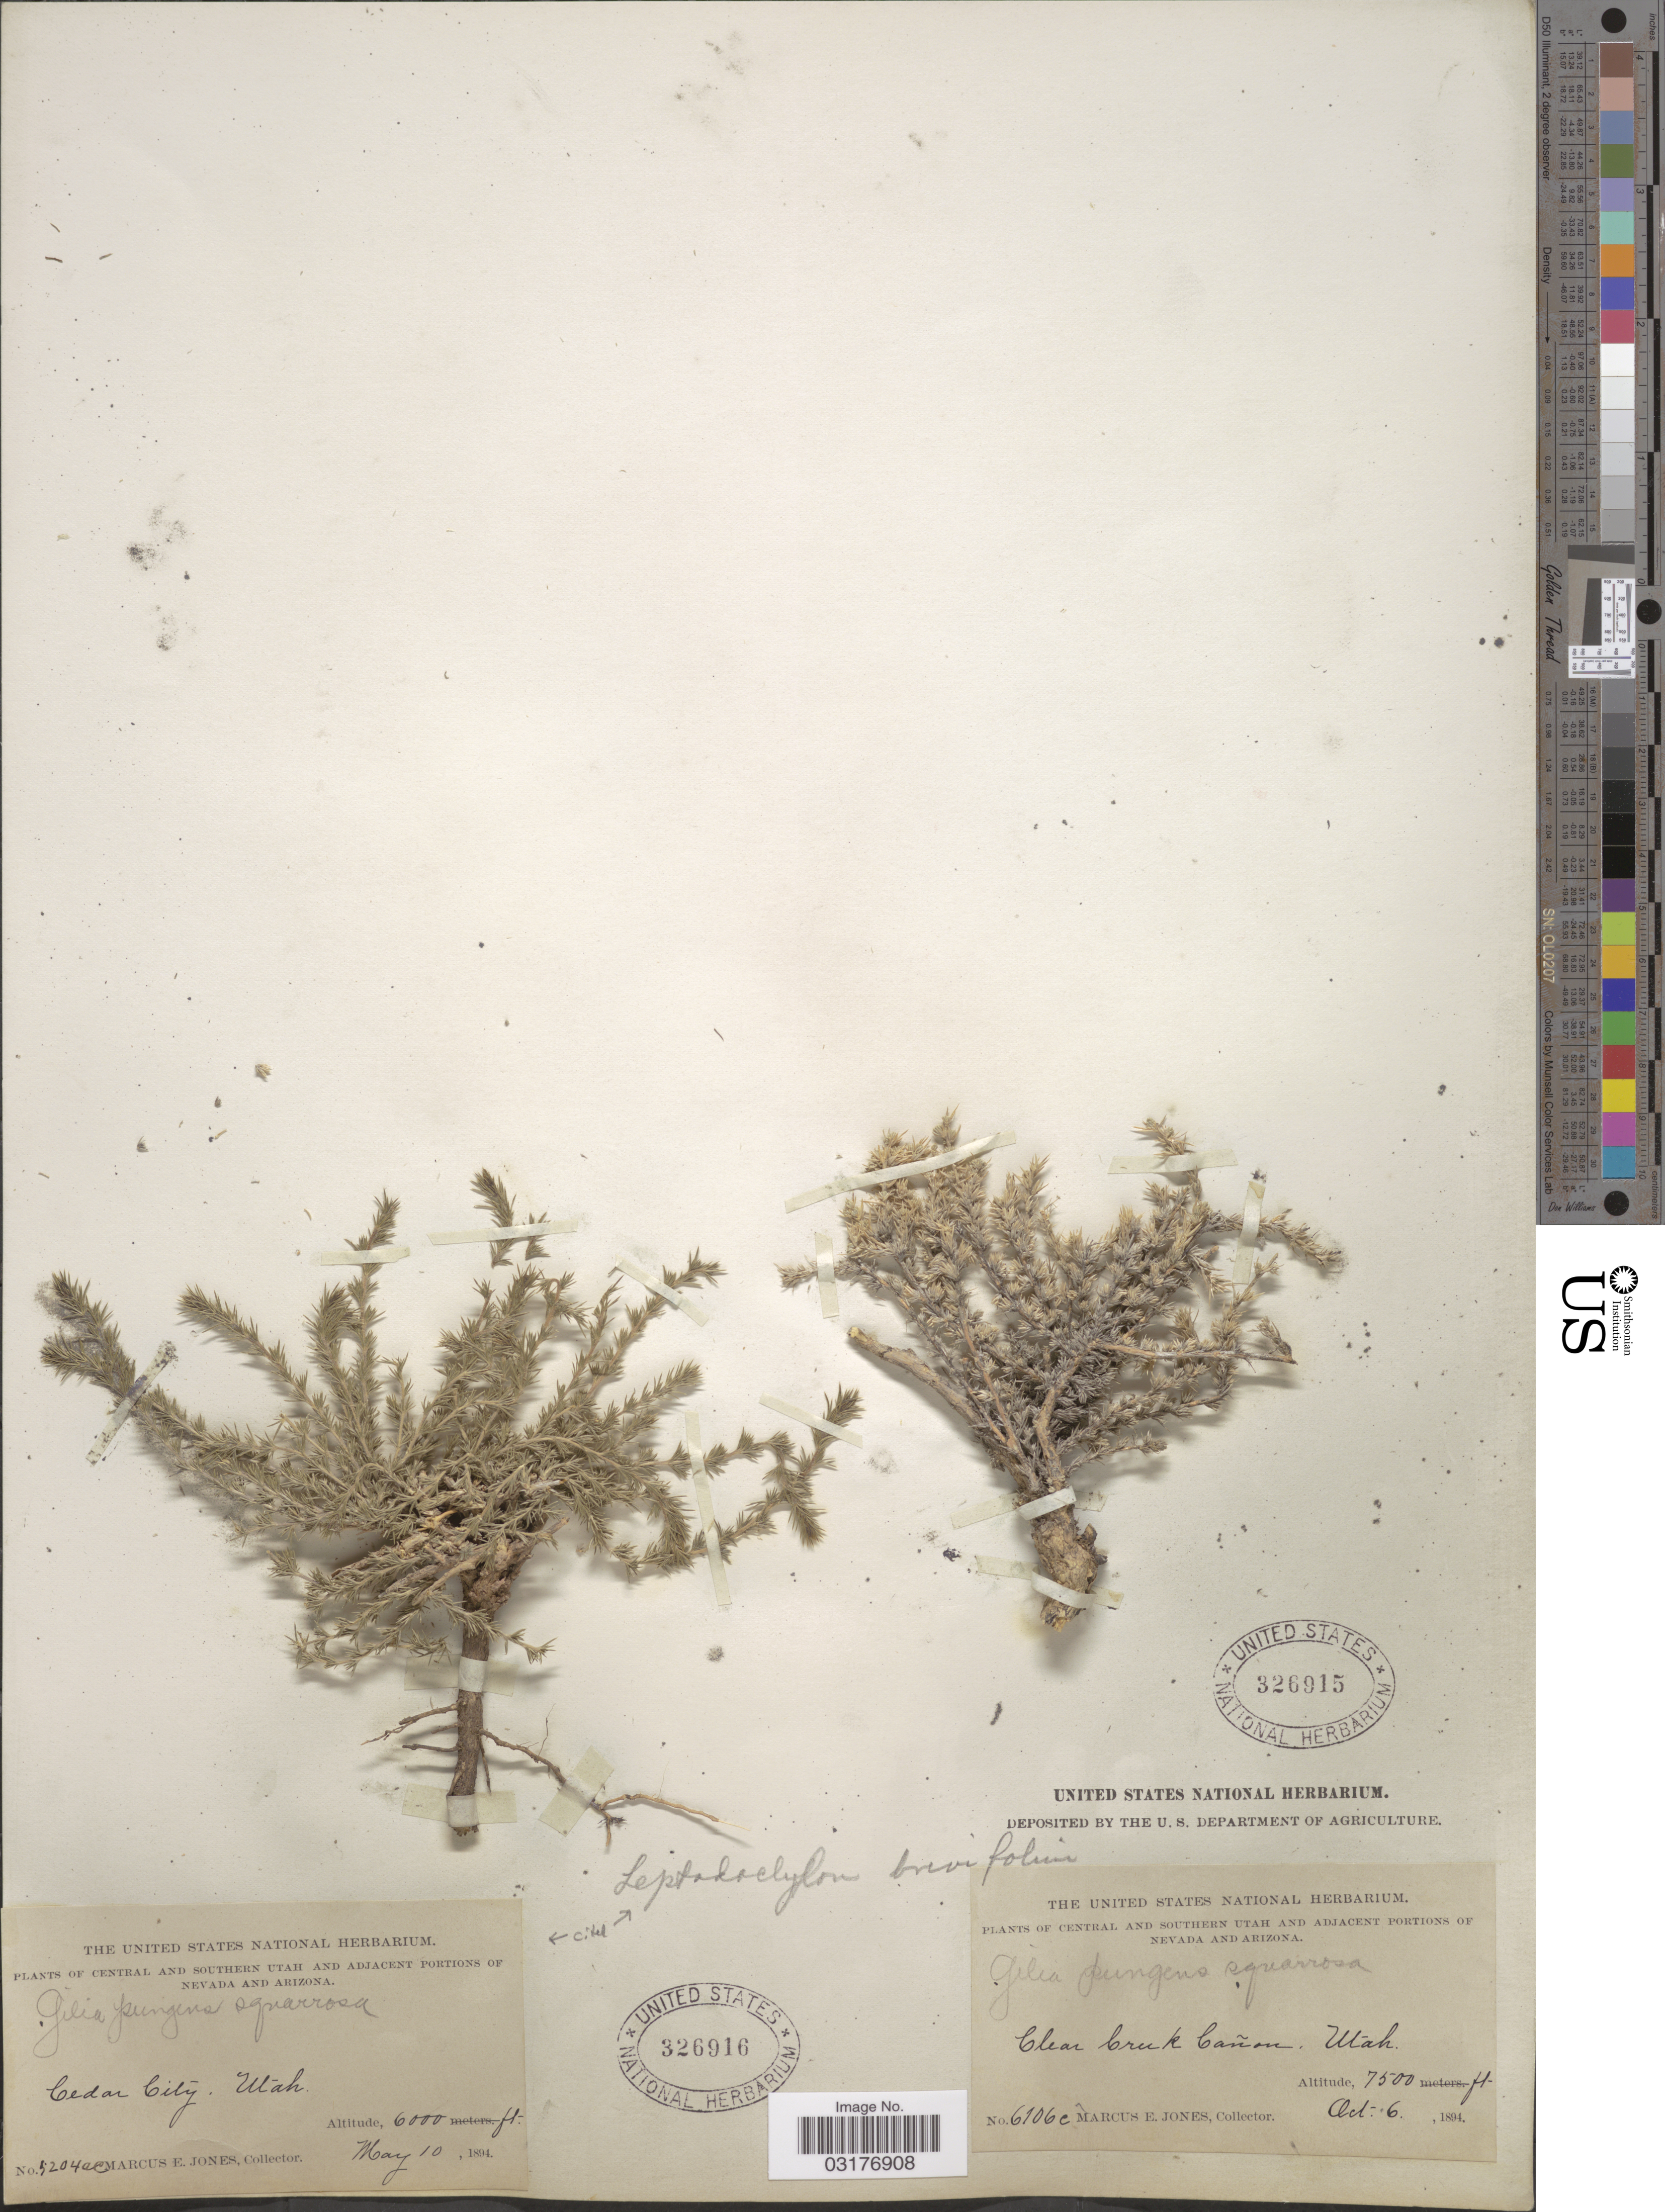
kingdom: Plantae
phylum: Tracheophyta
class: Magnoliopsida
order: Ericales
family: Polemoniaceae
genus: Linanthus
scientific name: Linanthus pungens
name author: (Torr.) J.M. Porter & L.A. Johnson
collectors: M. E. Jones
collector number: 5204ac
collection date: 1894-05-10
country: United States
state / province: Utah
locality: Central and southern Utah. Cedar City.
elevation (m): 1829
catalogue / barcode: US 326916-2